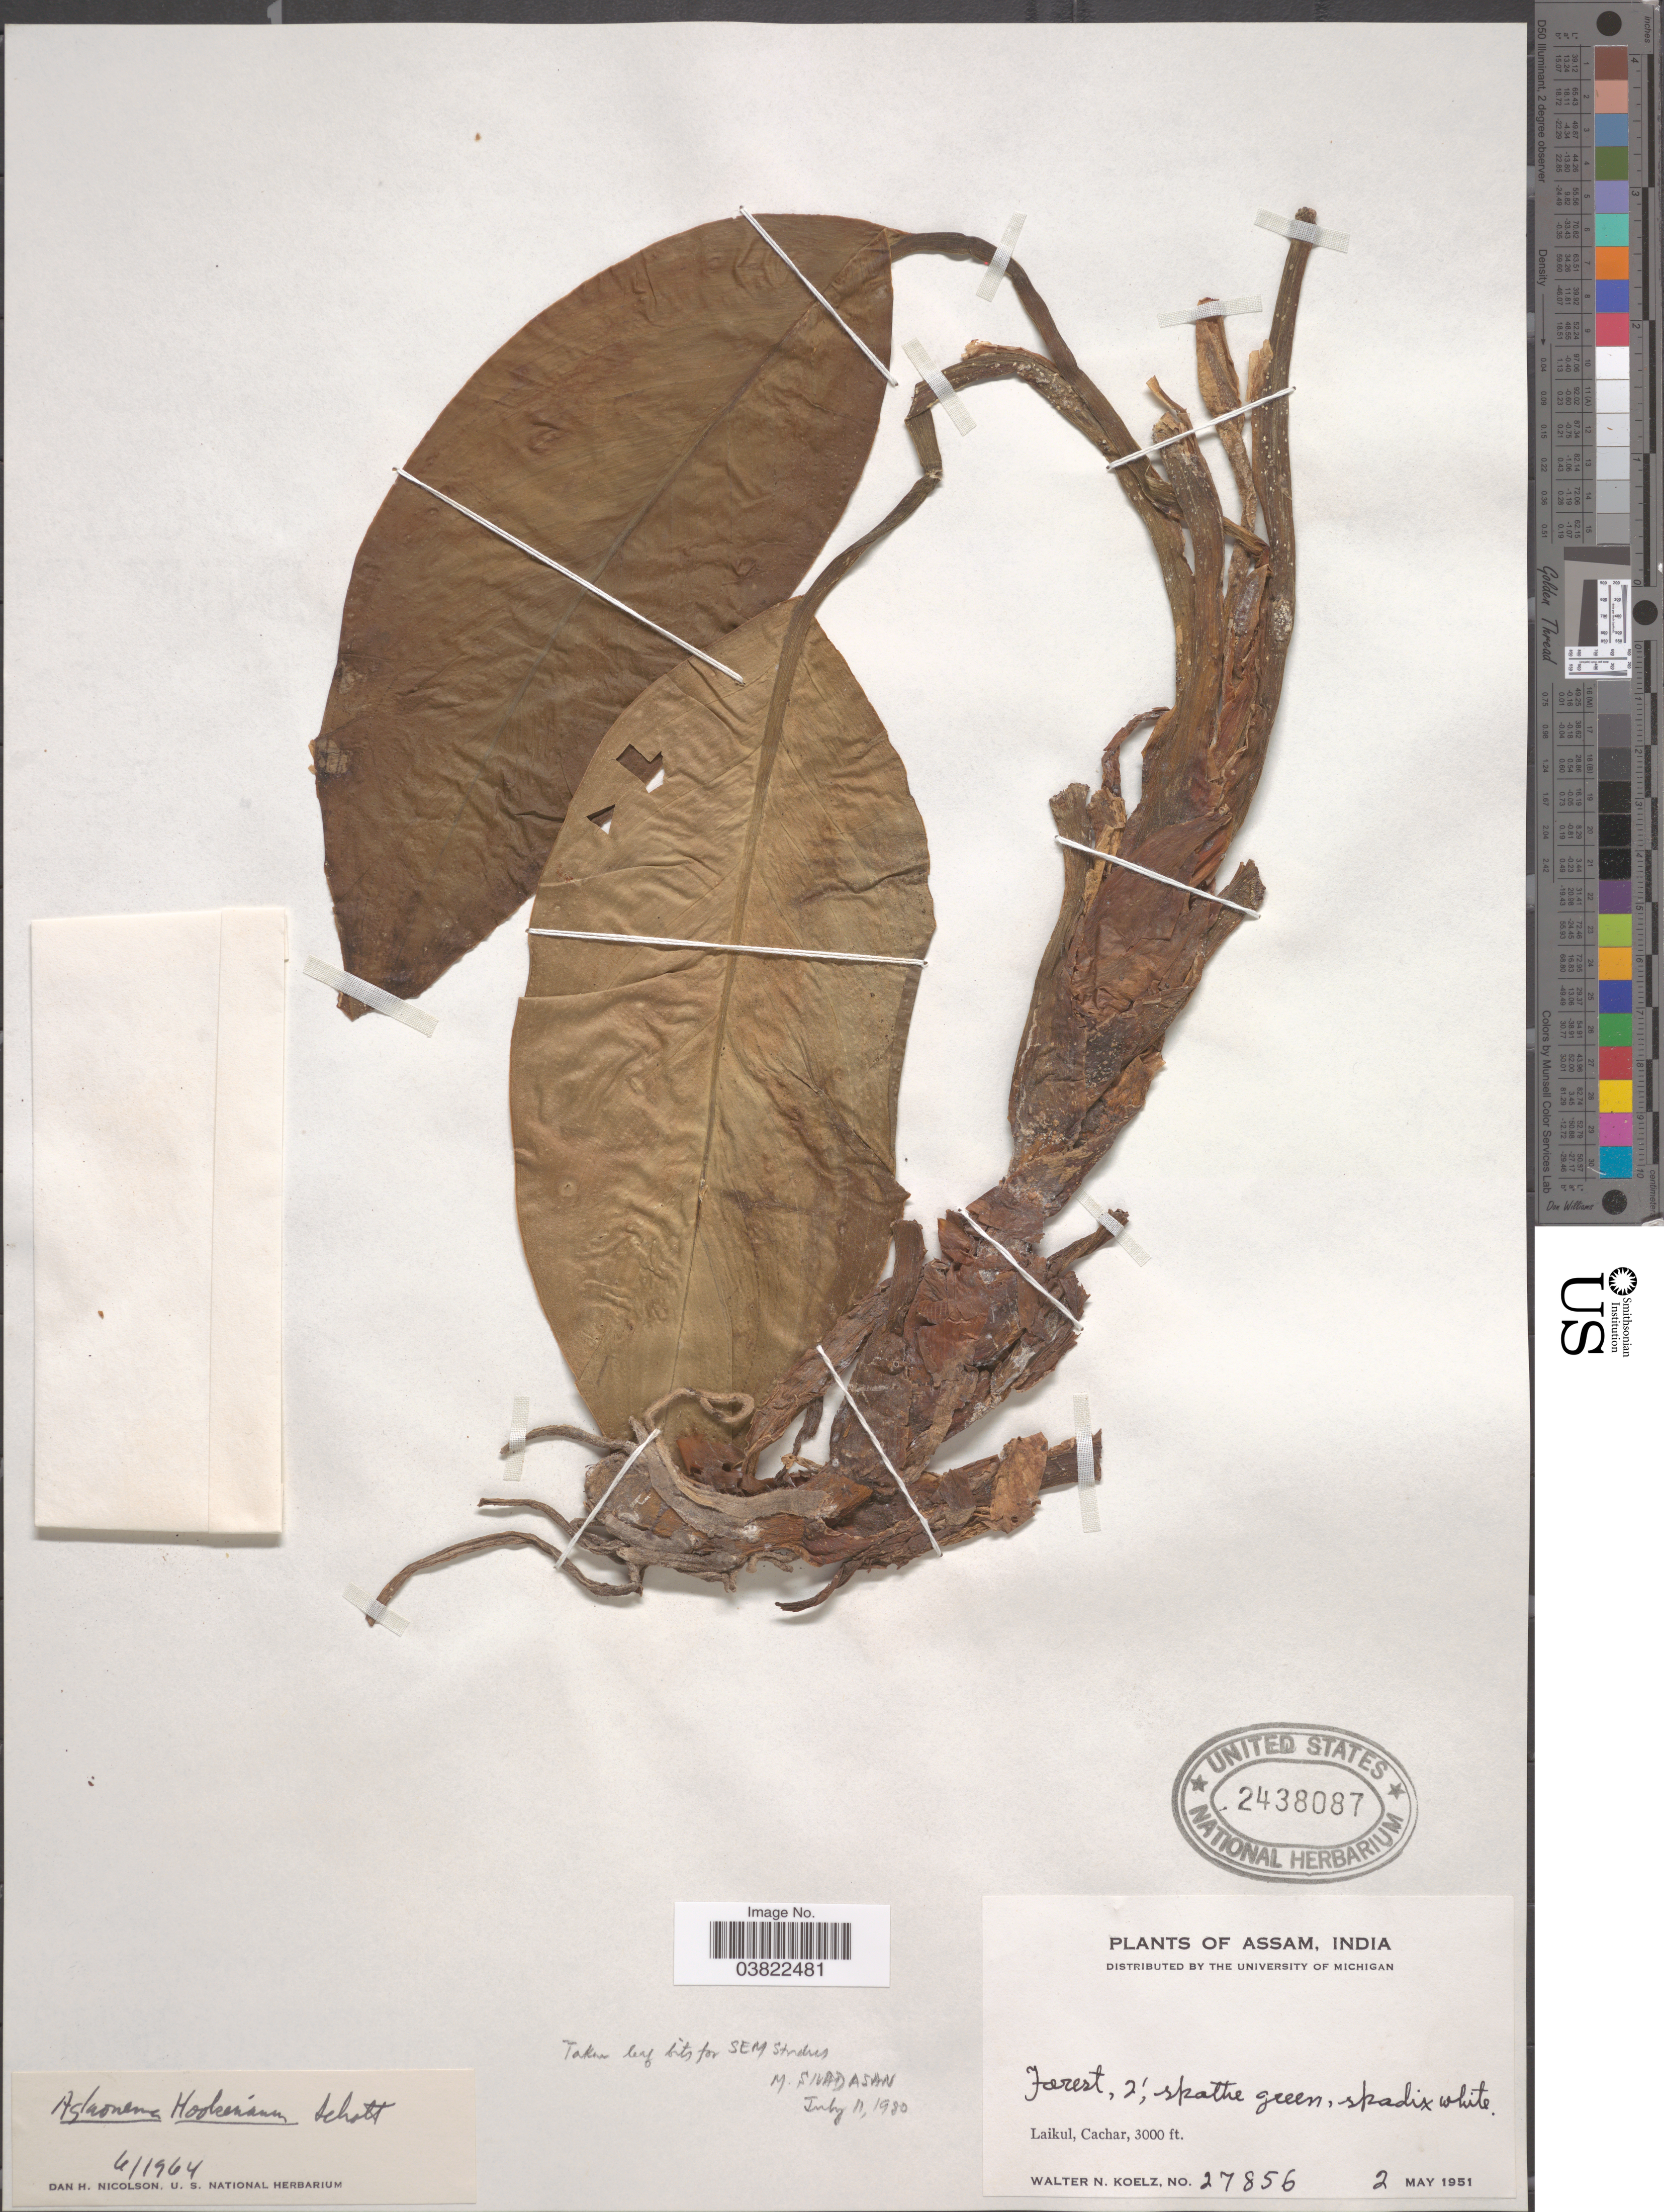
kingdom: Plantae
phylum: Tracheophyta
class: Liliopsida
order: Alismatales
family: Araceae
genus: Aglaonema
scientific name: Aglaonema hookerianum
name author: Schott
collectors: W. N. Koelz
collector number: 27856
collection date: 1951-05-02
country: India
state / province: Assam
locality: Laikul, Cachar.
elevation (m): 914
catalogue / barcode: US 2438087